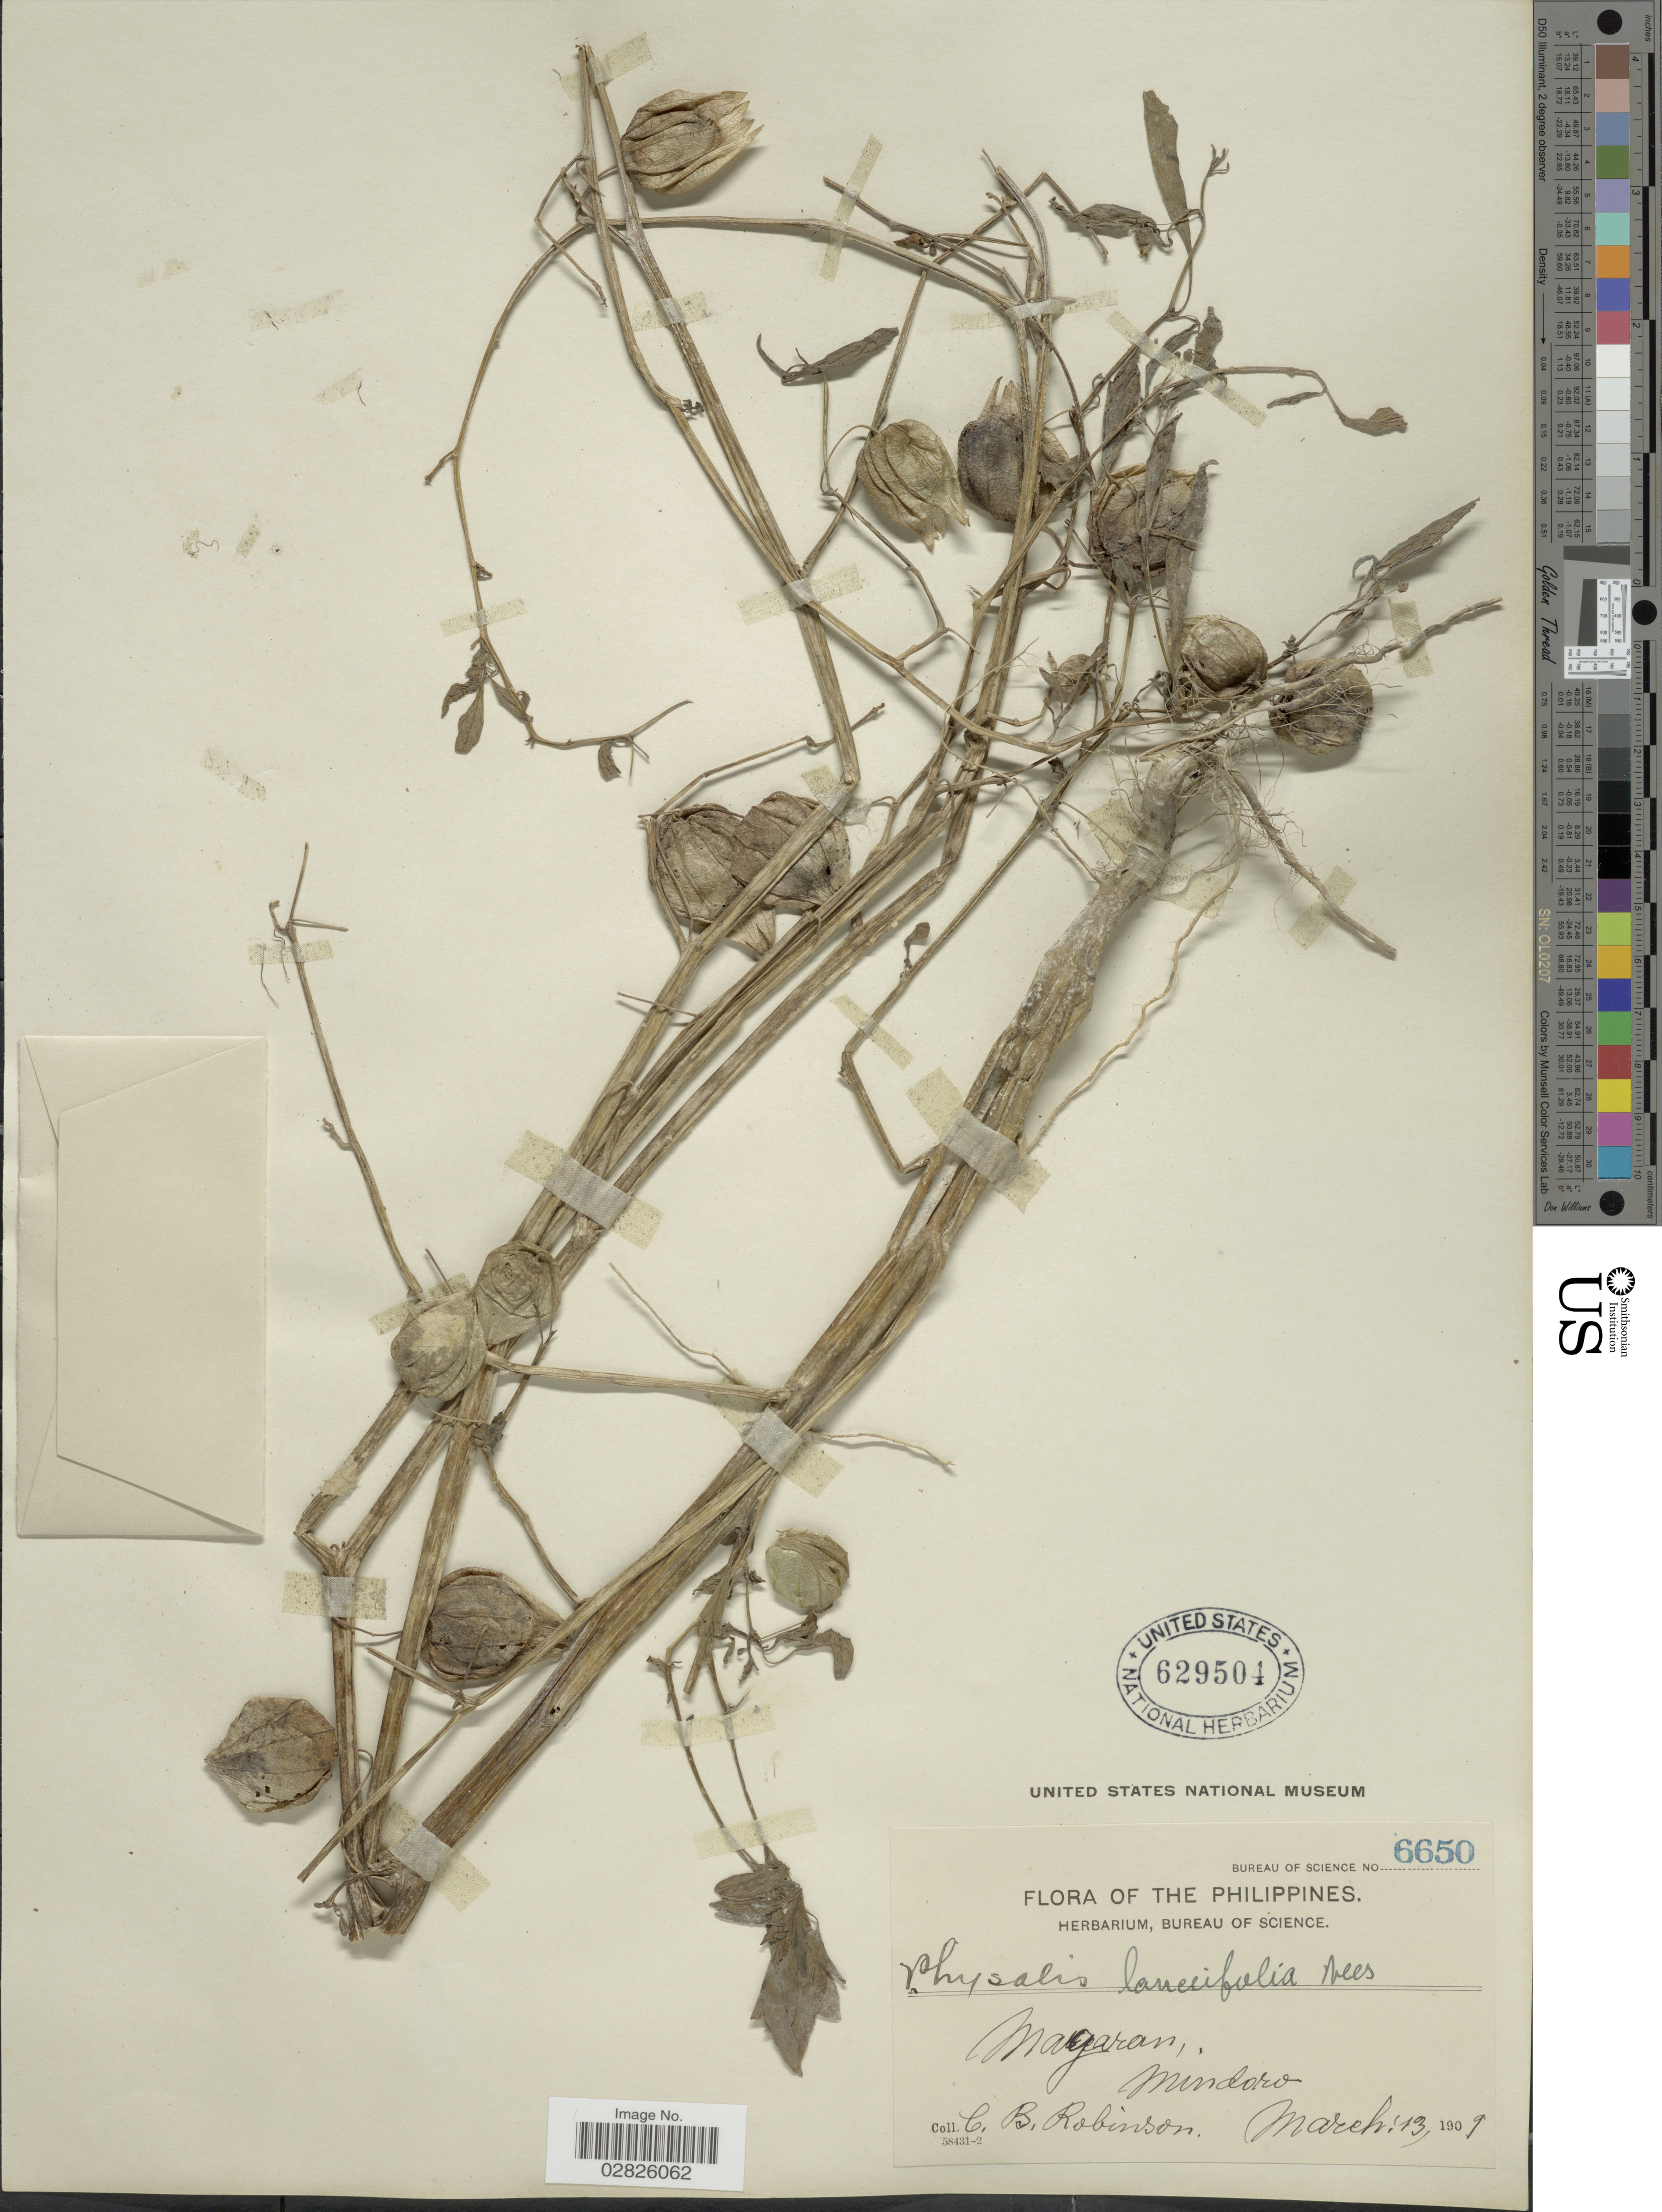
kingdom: Plantae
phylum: Tracheophyta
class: Magnoliopsida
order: Solanales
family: Solanaceae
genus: Physalis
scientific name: Physalis lanceifolia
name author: Nees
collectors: C. Robinson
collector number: Bureau of Science 6650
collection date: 1909-03-13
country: Philippines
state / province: Mimaropa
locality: Magaran, Mindoro.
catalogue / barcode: US 629504